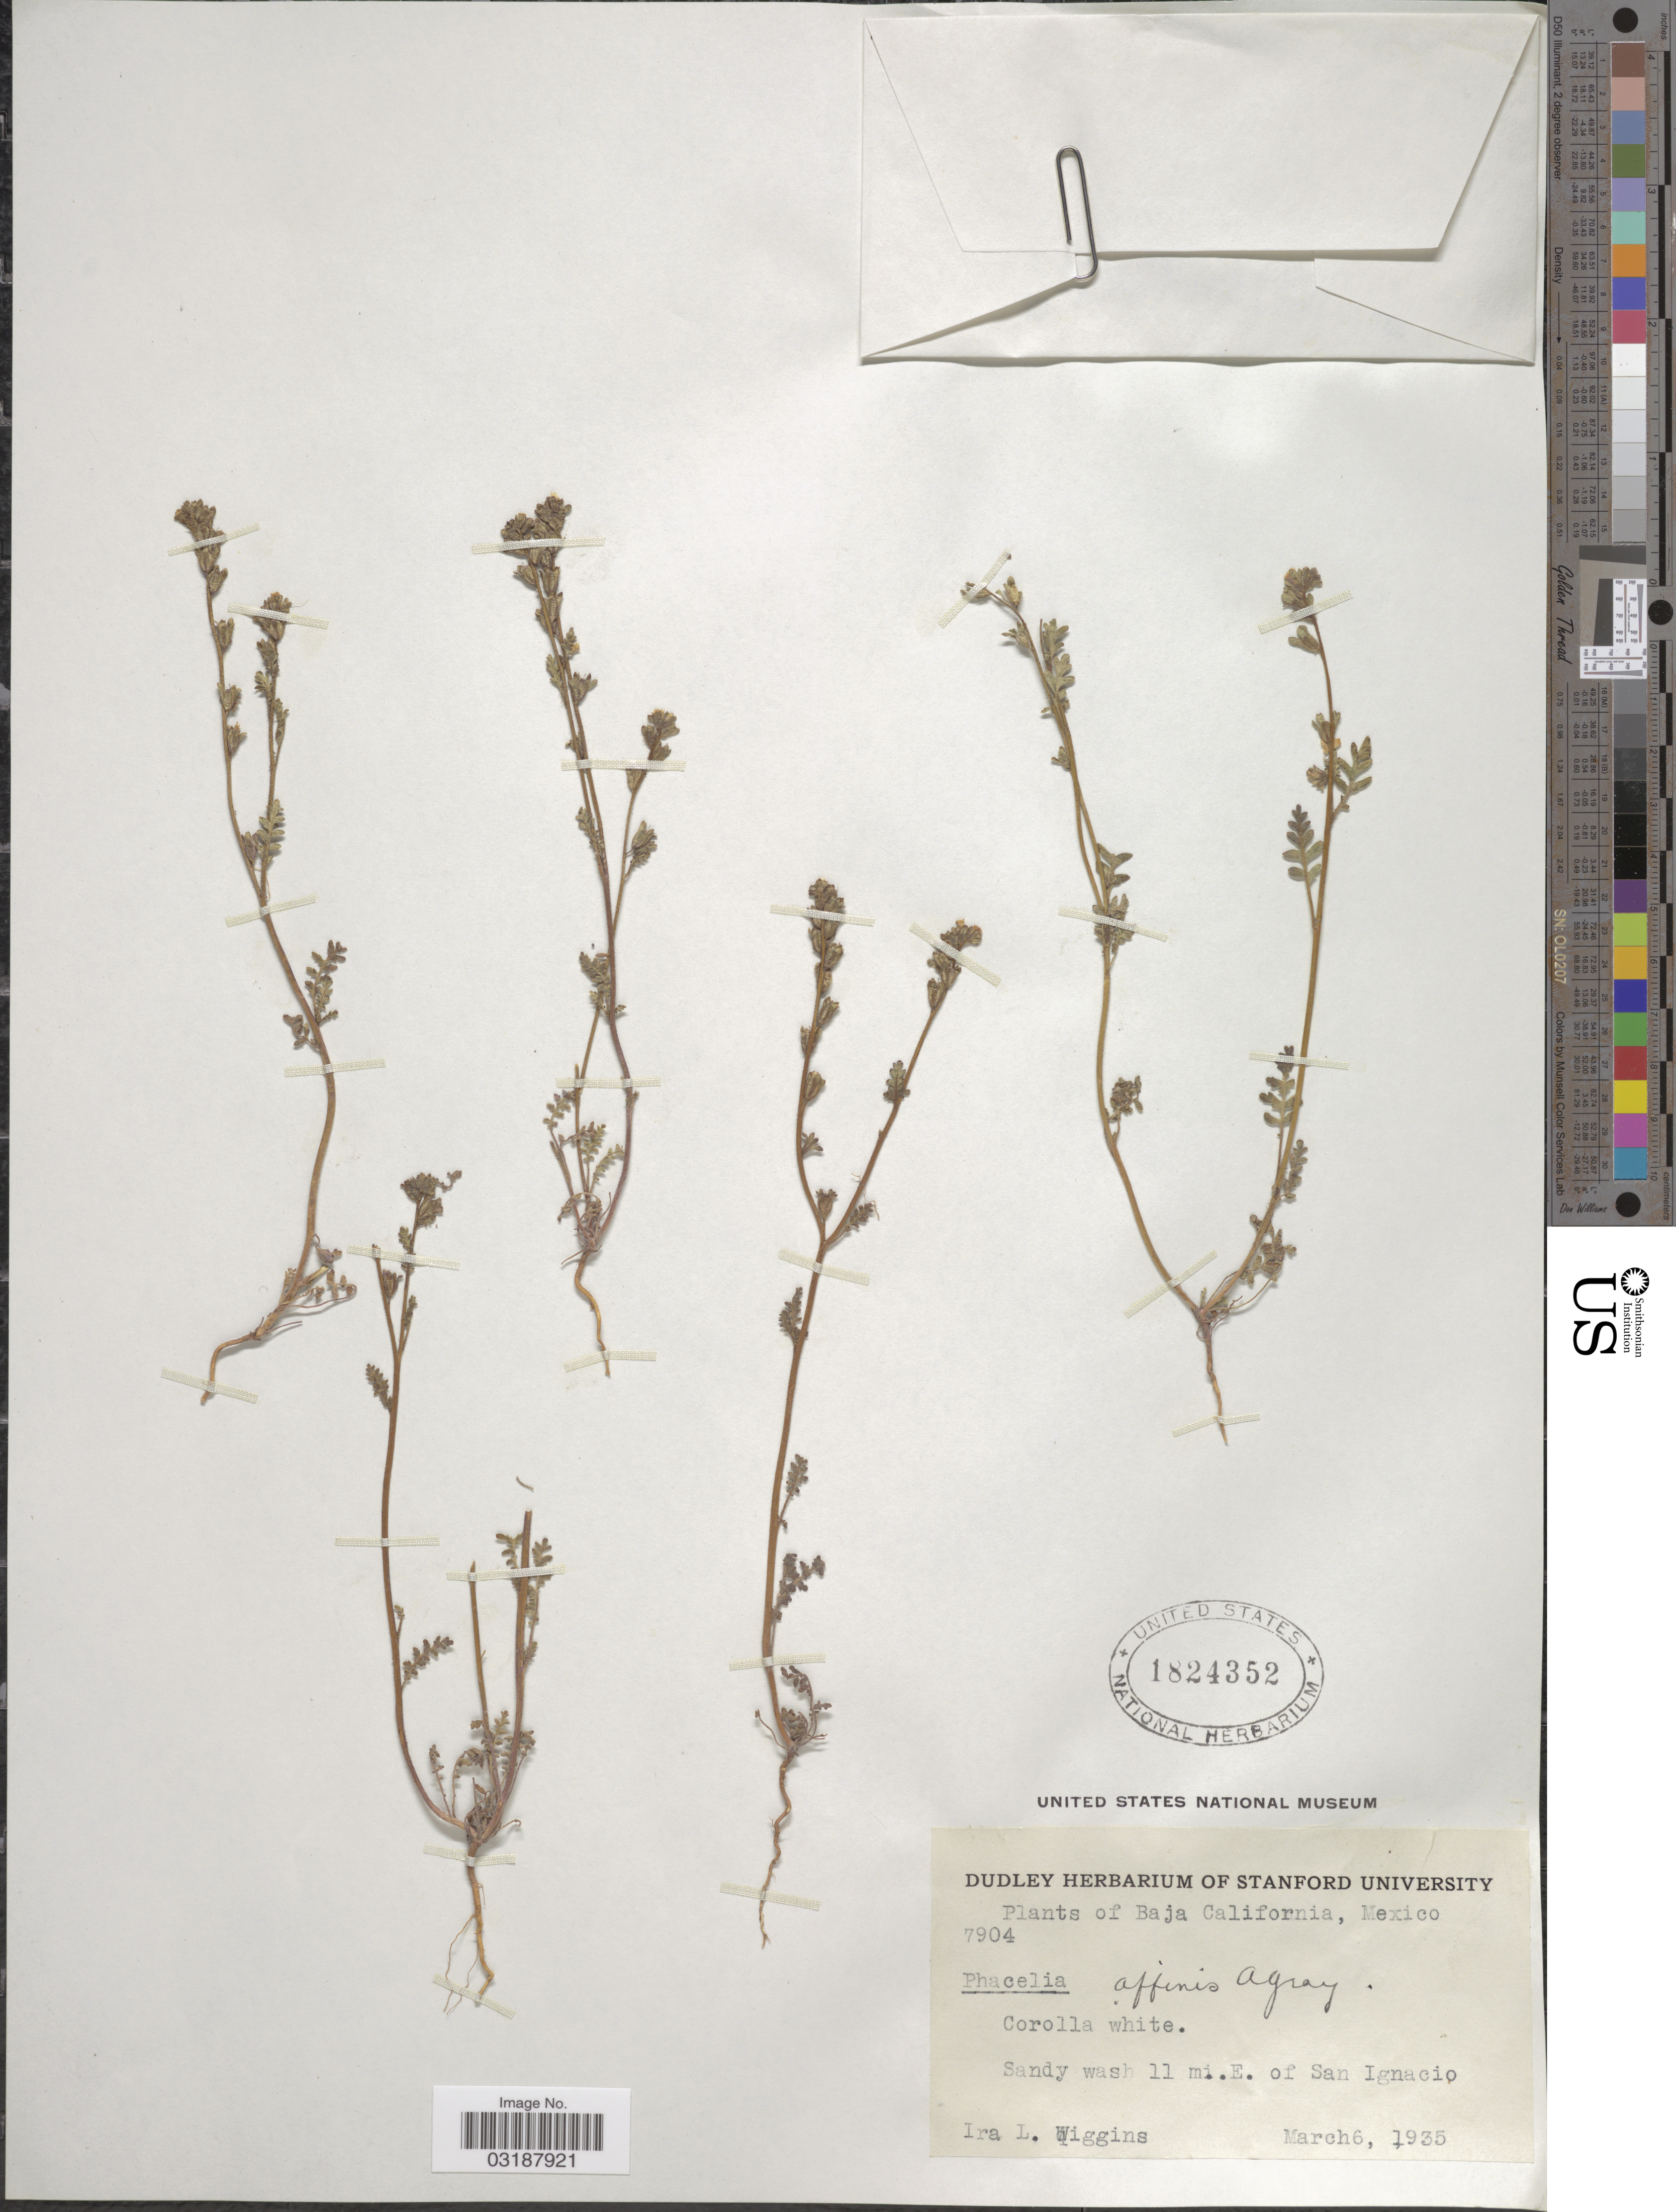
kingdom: Plantae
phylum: Tracheophyta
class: Magnoliopsida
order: Boraginales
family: Hydrophyllaceae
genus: Phacelia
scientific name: Phacelia affinis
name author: A. Gray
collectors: I. L. Wiggins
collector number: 7904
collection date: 1935-03-06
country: Mexico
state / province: Baja California Sur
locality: Sandy wash 11 mi. E. of San Ignacio.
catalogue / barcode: US 1824352